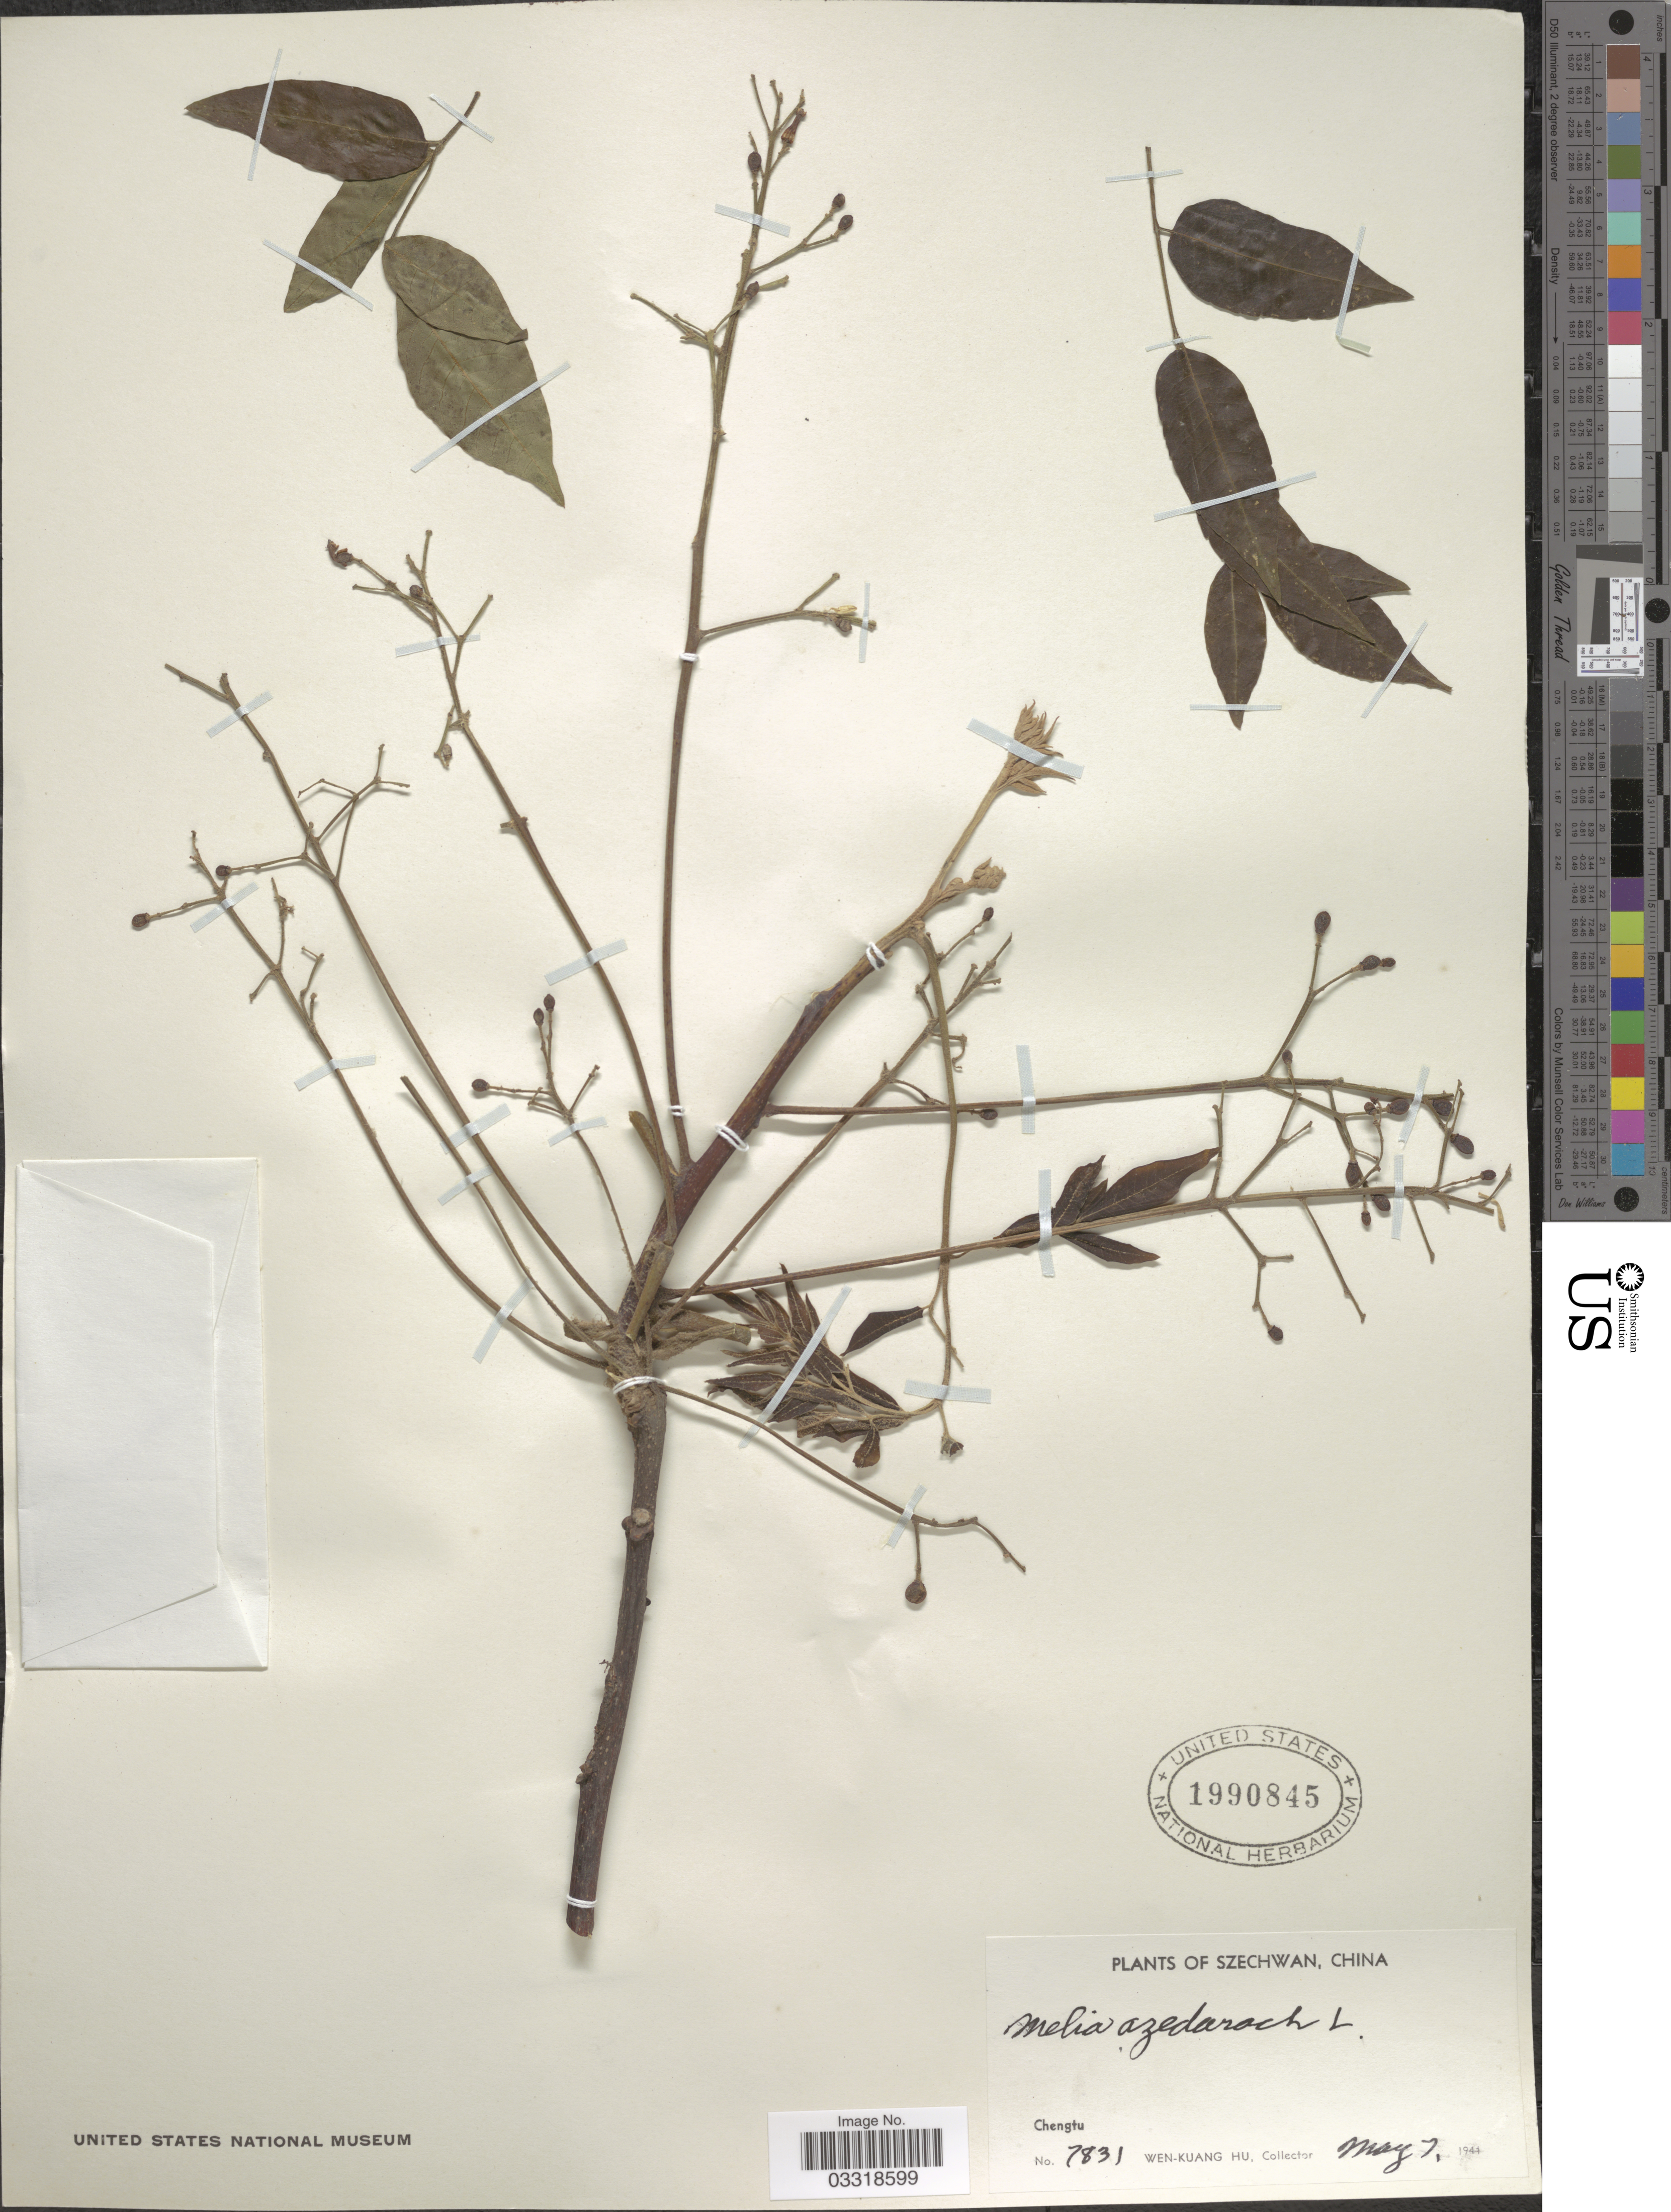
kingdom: Plantae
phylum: Tracheophyta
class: Magnoliopsida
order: Sapindales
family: Meliaceae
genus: Melia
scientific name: Melia azedarach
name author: L.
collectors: W. K. Hu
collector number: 7831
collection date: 1944-05-07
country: China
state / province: Sichuan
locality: Szechwan. Chengtu.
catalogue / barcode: US 1990845